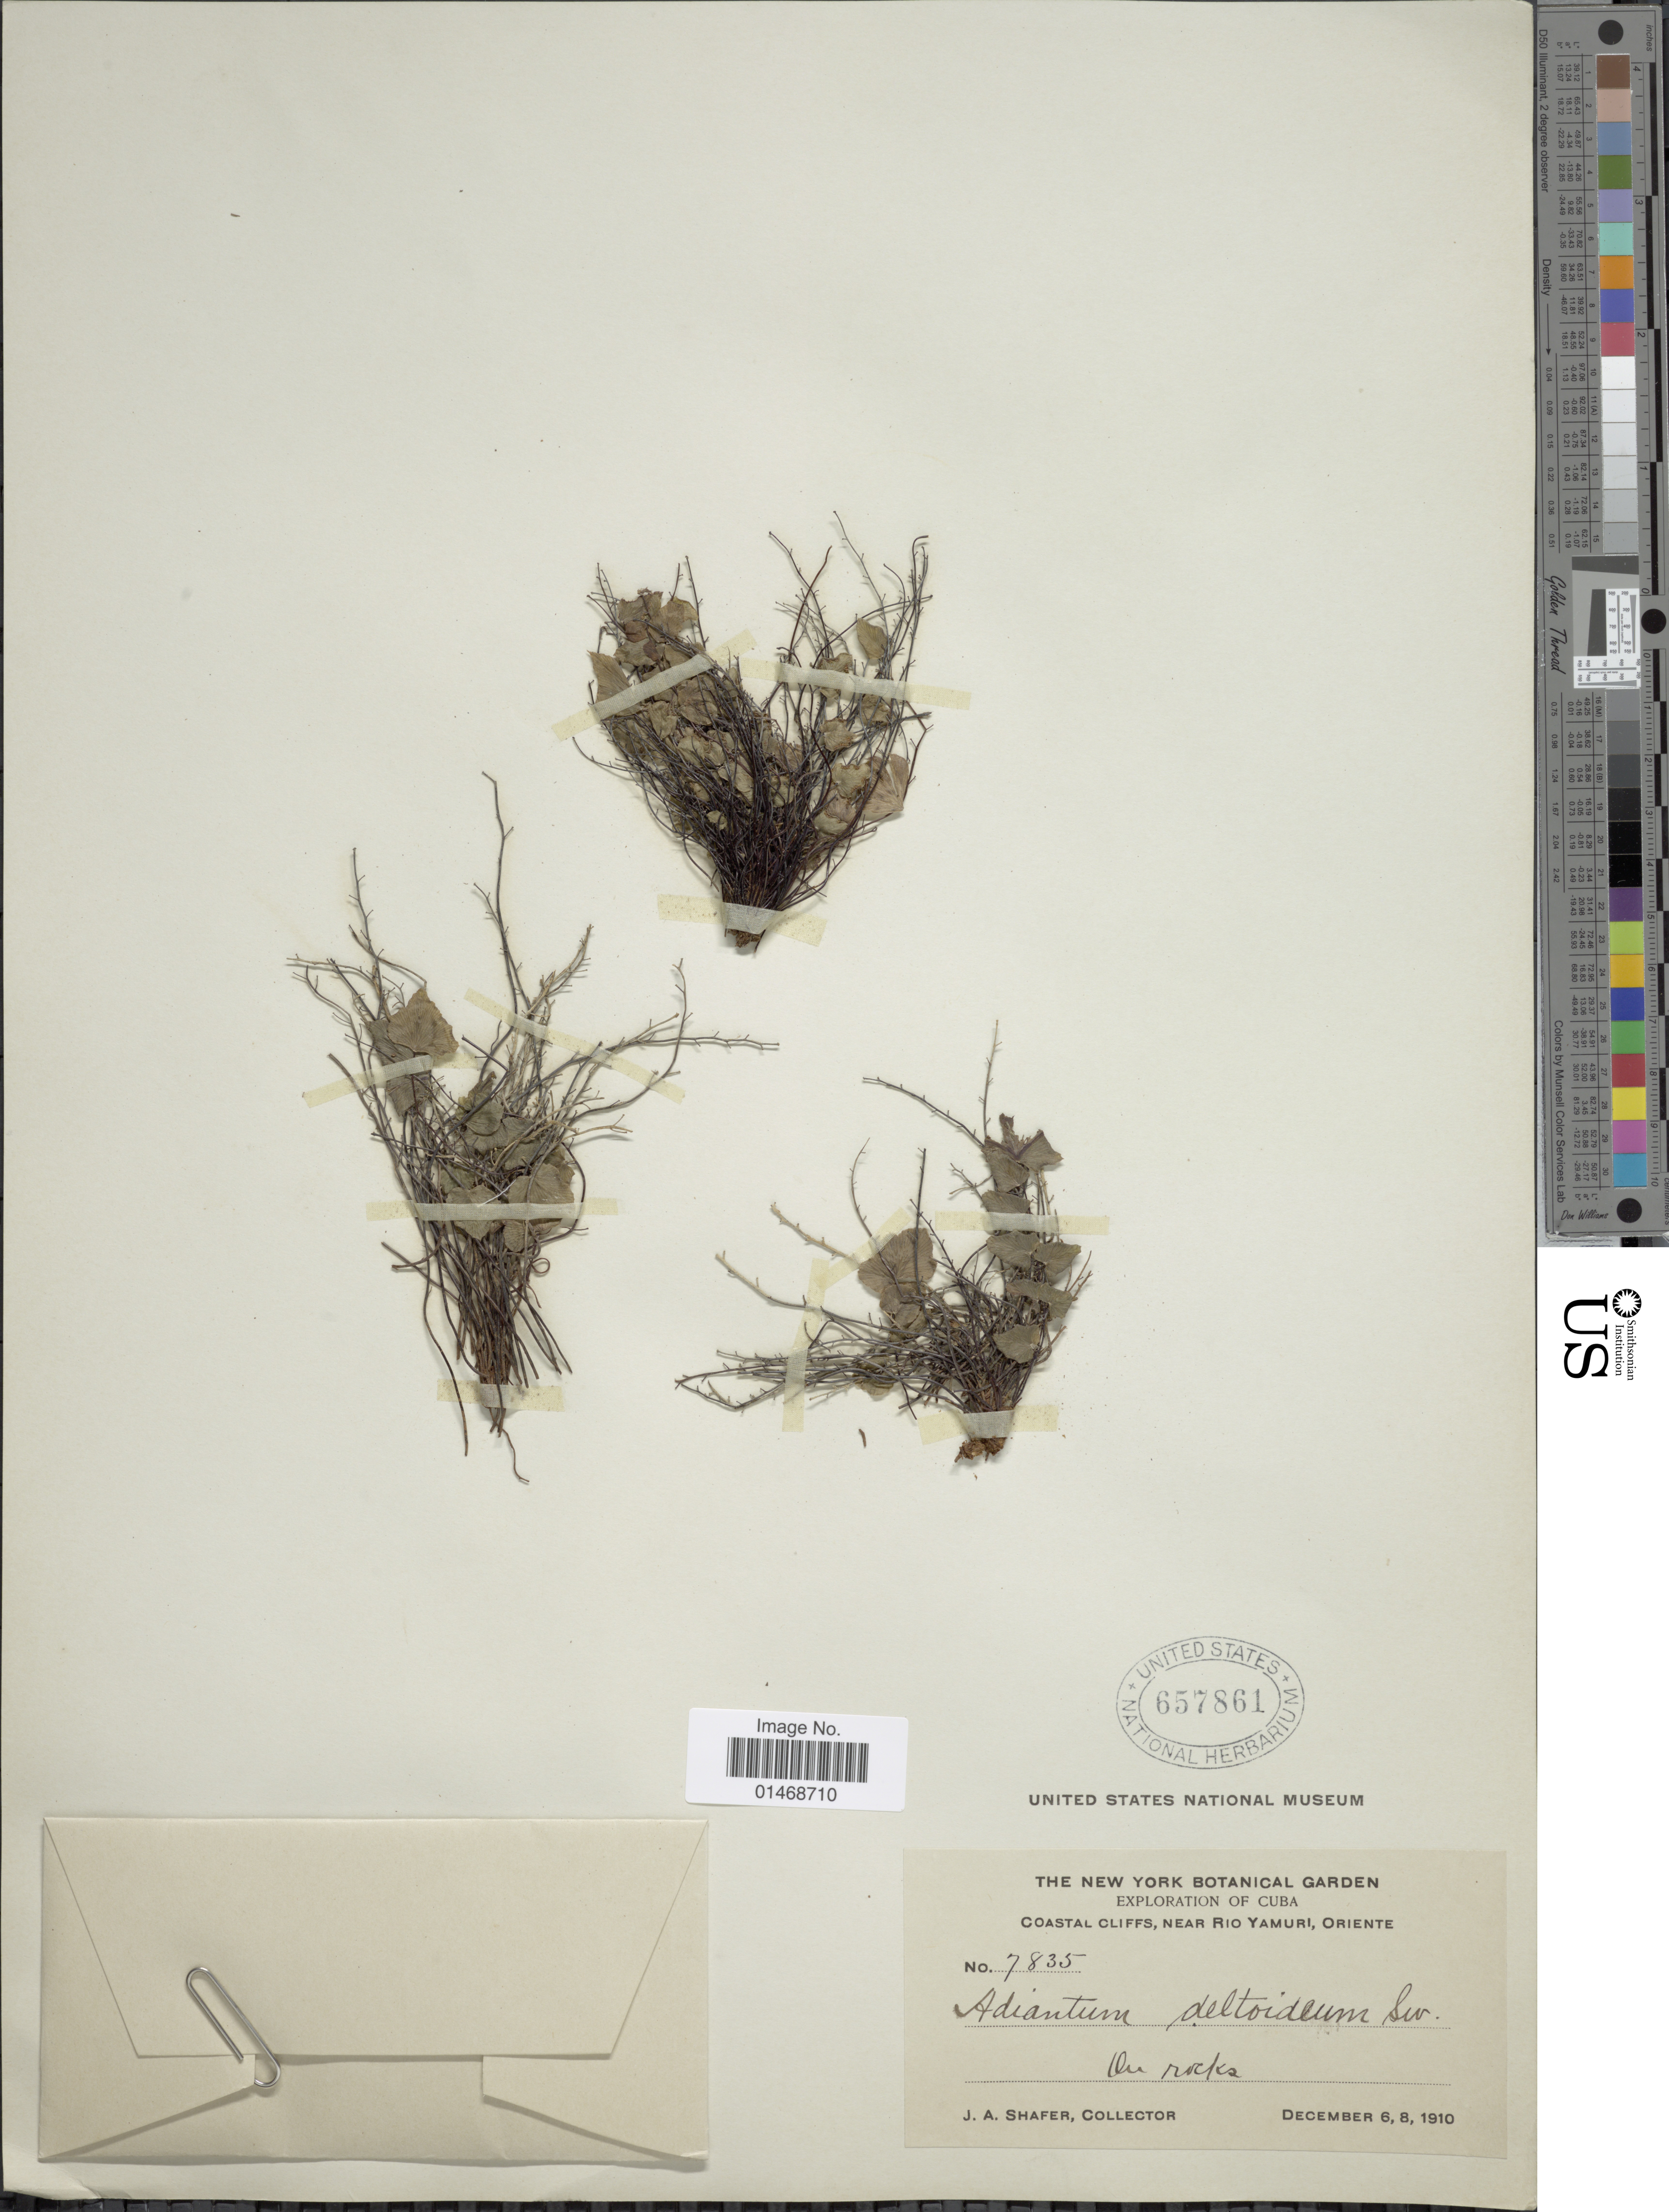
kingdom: Plantae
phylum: Tracheophyta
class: Polypodiopsida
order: Polypodiales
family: Pteridaceae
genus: Adiantum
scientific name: Adiantum deltoideum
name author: Sw.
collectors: J. A. Shafer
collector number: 7835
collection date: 1910-12-06/1910-12-08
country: Cuba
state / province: Oriente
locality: Coastal Cliffs, near Rio Yamuri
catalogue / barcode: US 657861